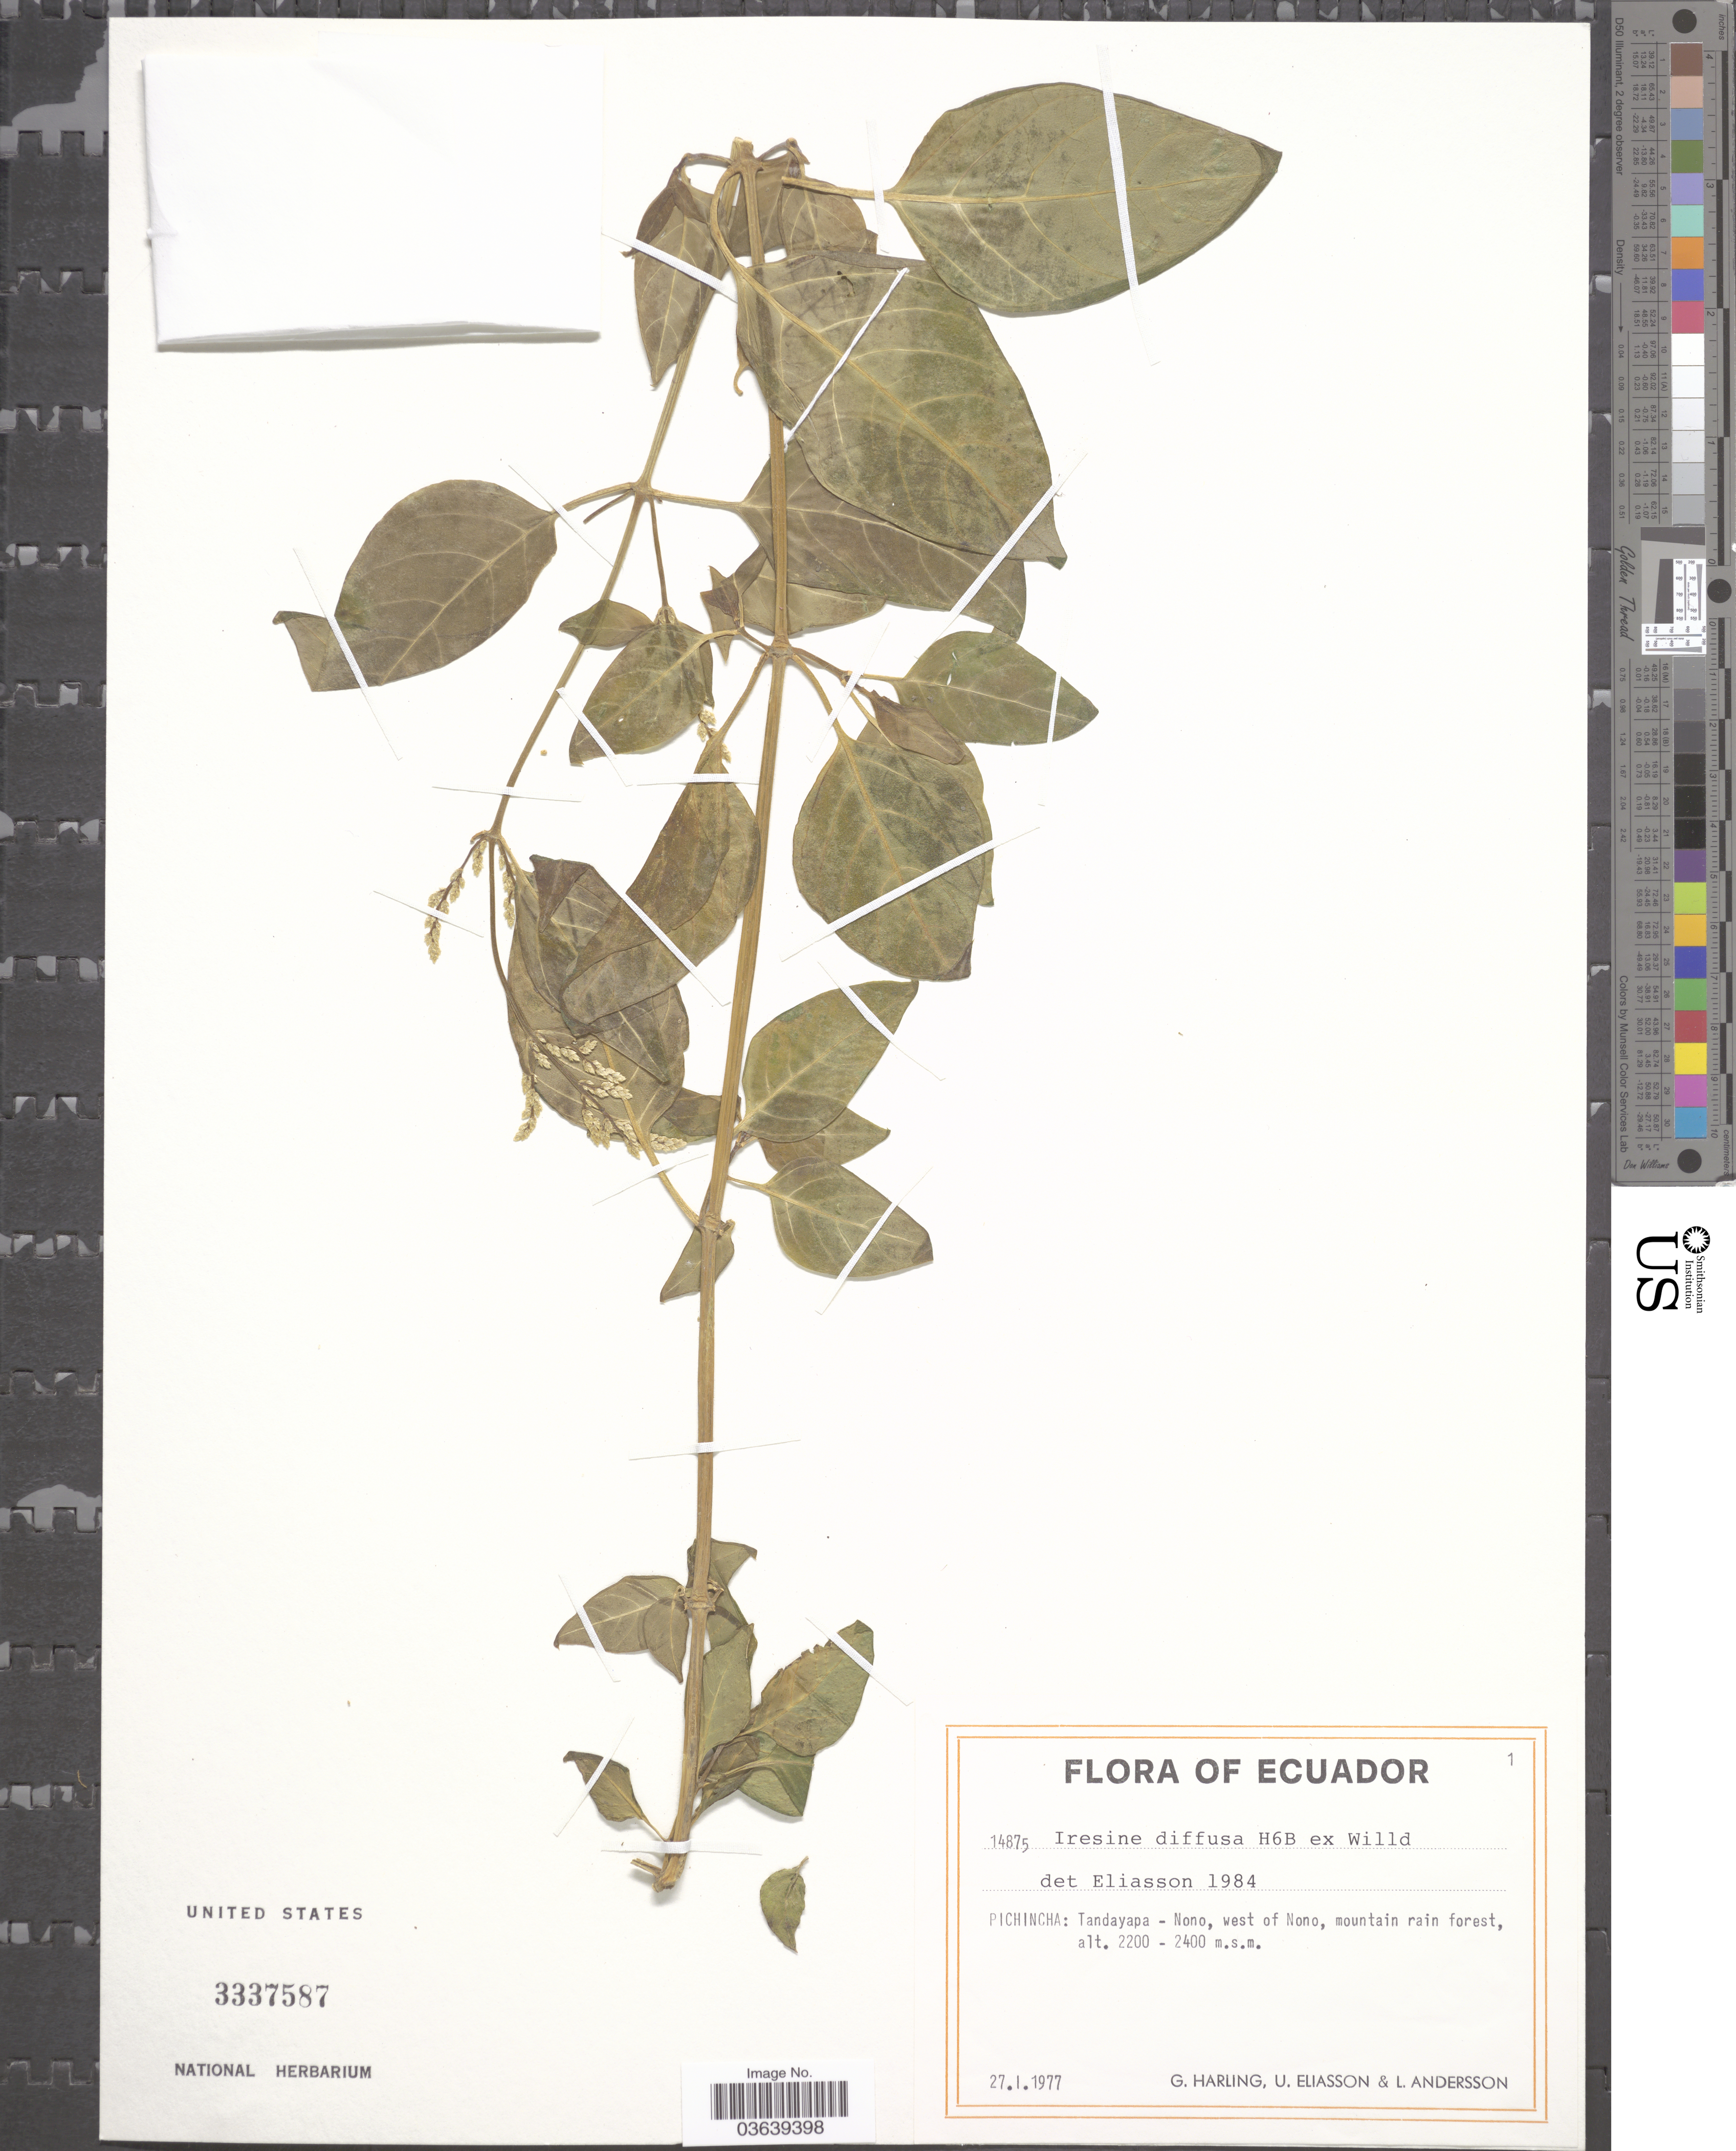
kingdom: Plantae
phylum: Tracheophyta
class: Magnoliopsida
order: Caryophyllales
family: Amaranthaceae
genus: Iresine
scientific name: Iresine diffusa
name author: Humb. & Bonpl. ex Willd.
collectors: G. Harling, U. Eliasson & L. Andersson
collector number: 14875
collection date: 1977-01-27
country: Ecuador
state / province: Pichincha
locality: Tandayapa - Nono, west of Nono, mountain rain forest.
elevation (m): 2200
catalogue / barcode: US 3337587